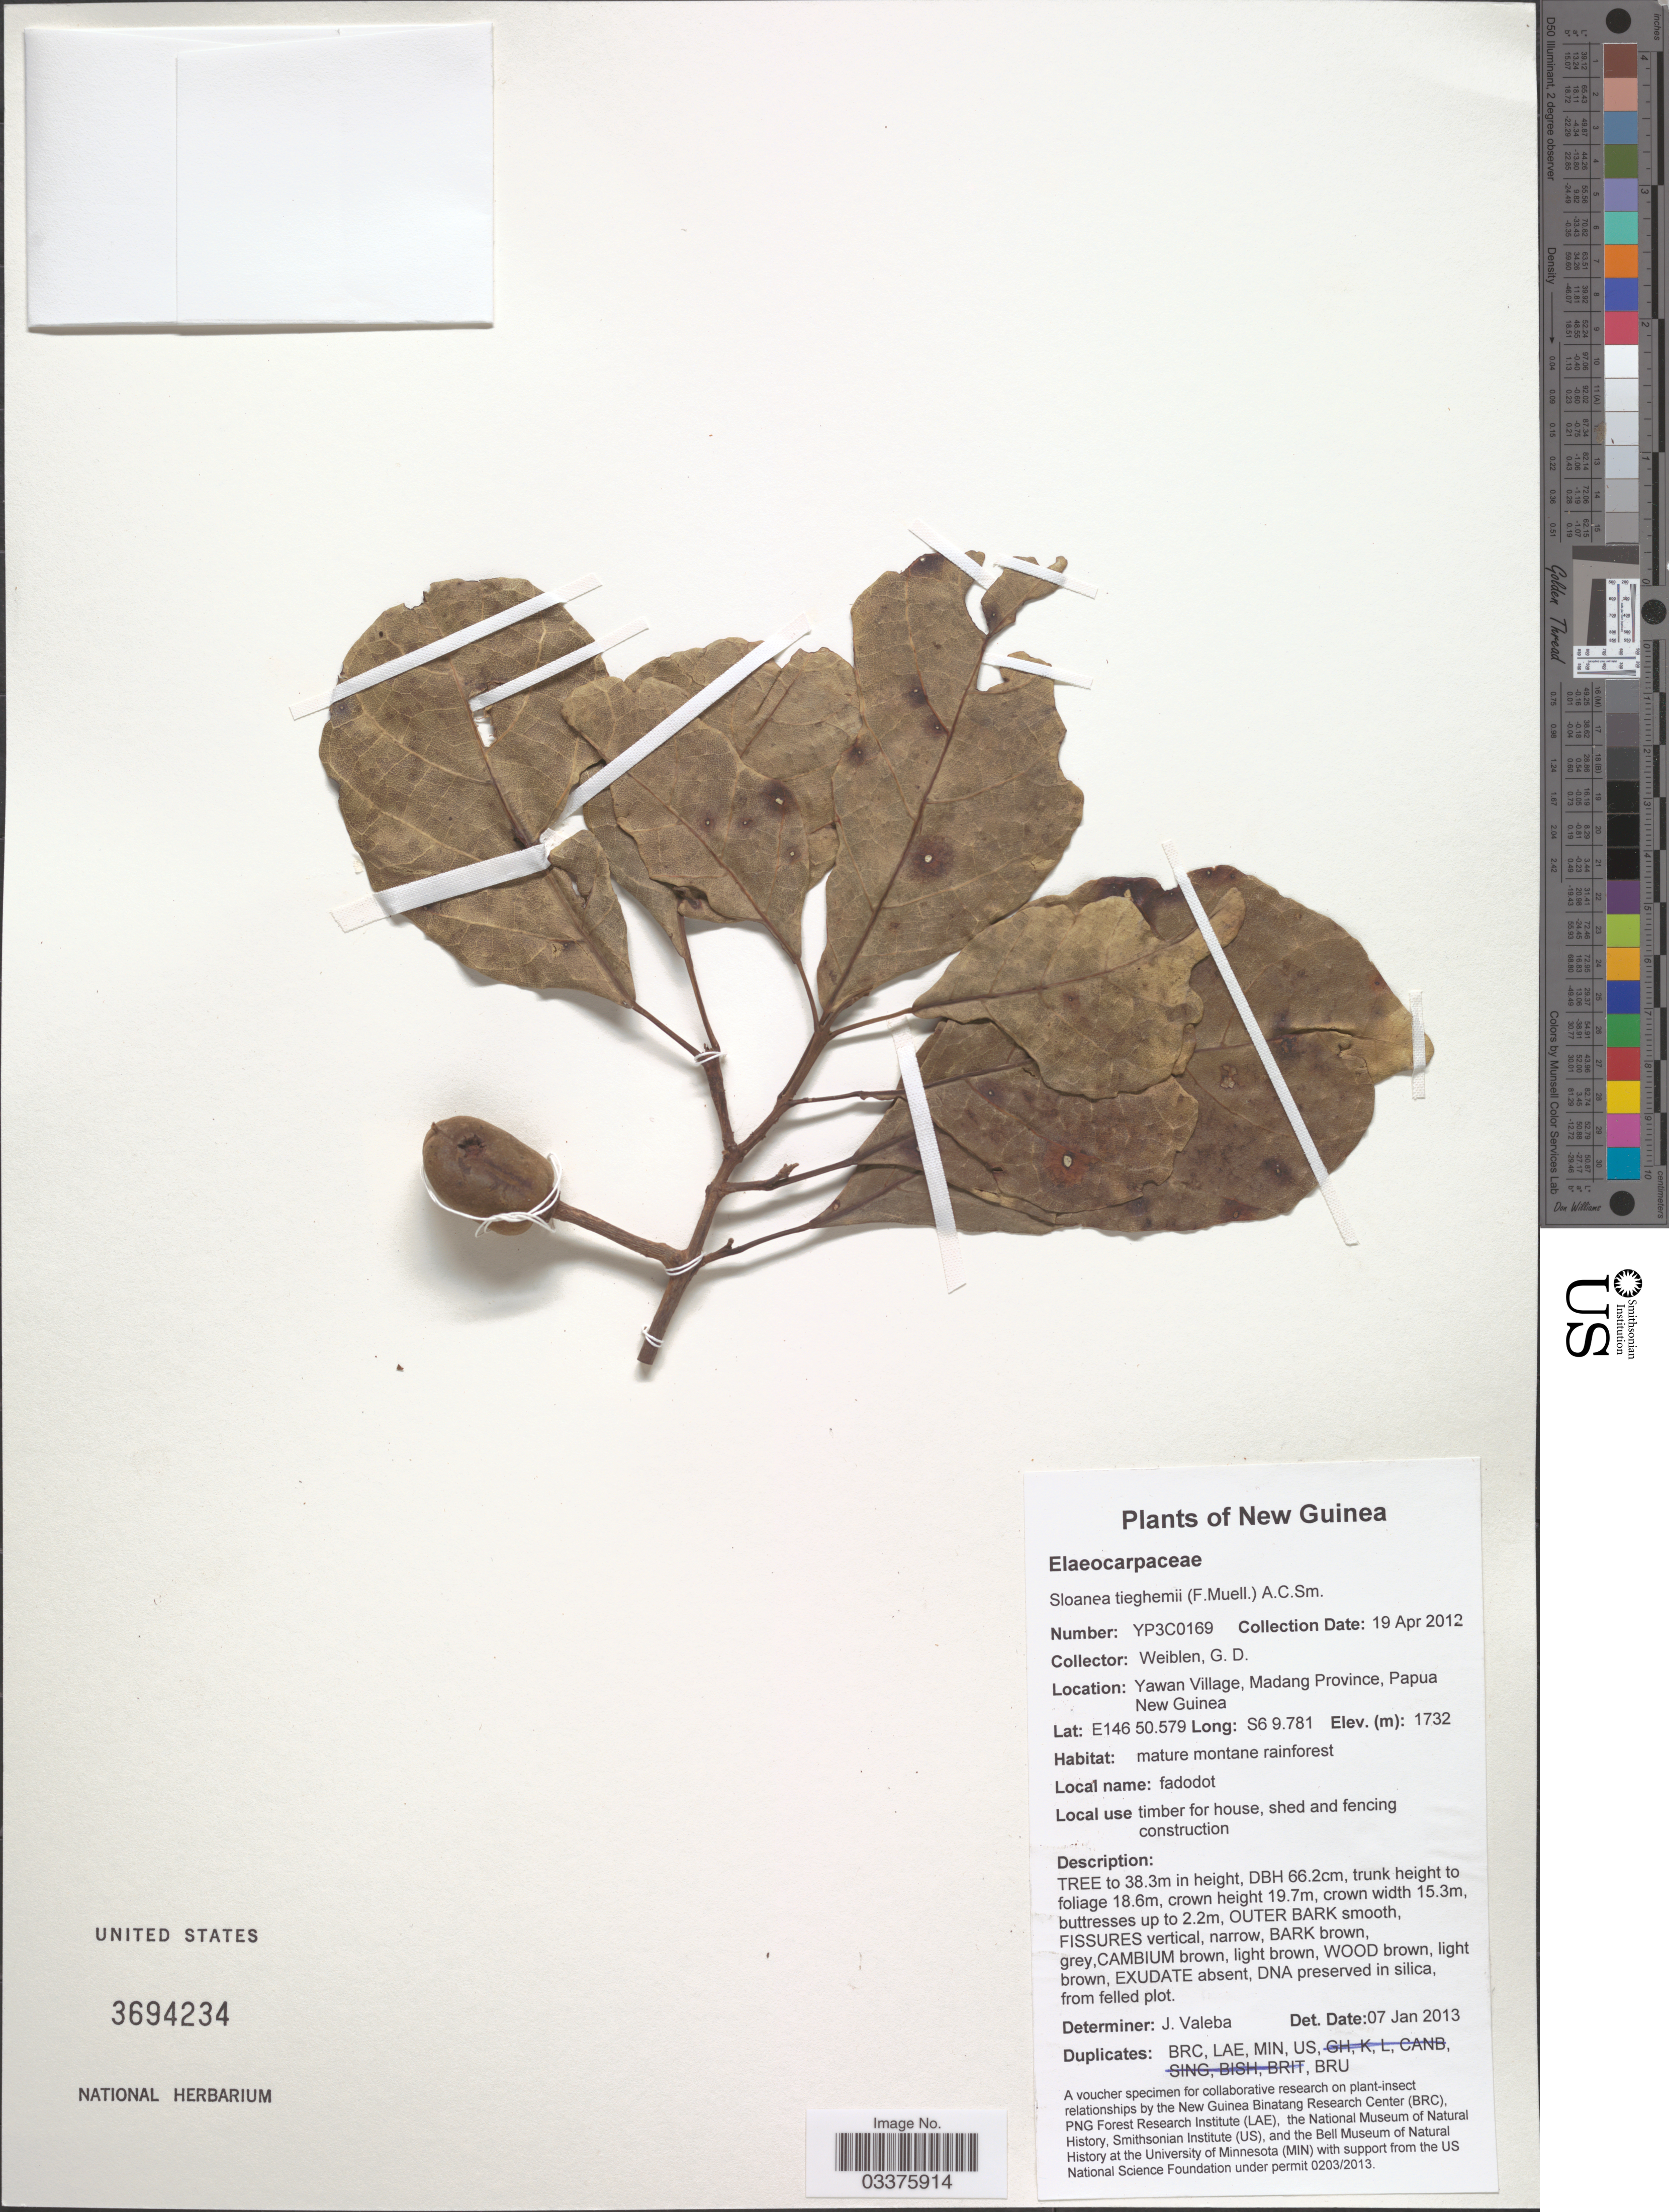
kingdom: Plantae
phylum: Tracheophyta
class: Magnoliopsida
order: Oxalidales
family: Elaeocarpaceae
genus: Sloanea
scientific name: Sloanea tieghemi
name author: A.C. Sm.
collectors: G. D. Weiblen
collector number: YP3C0169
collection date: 2012-04-19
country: Papua New Guinea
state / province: Madang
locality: New Guinea. Yawan Village.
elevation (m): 1732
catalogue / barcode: US 3694234